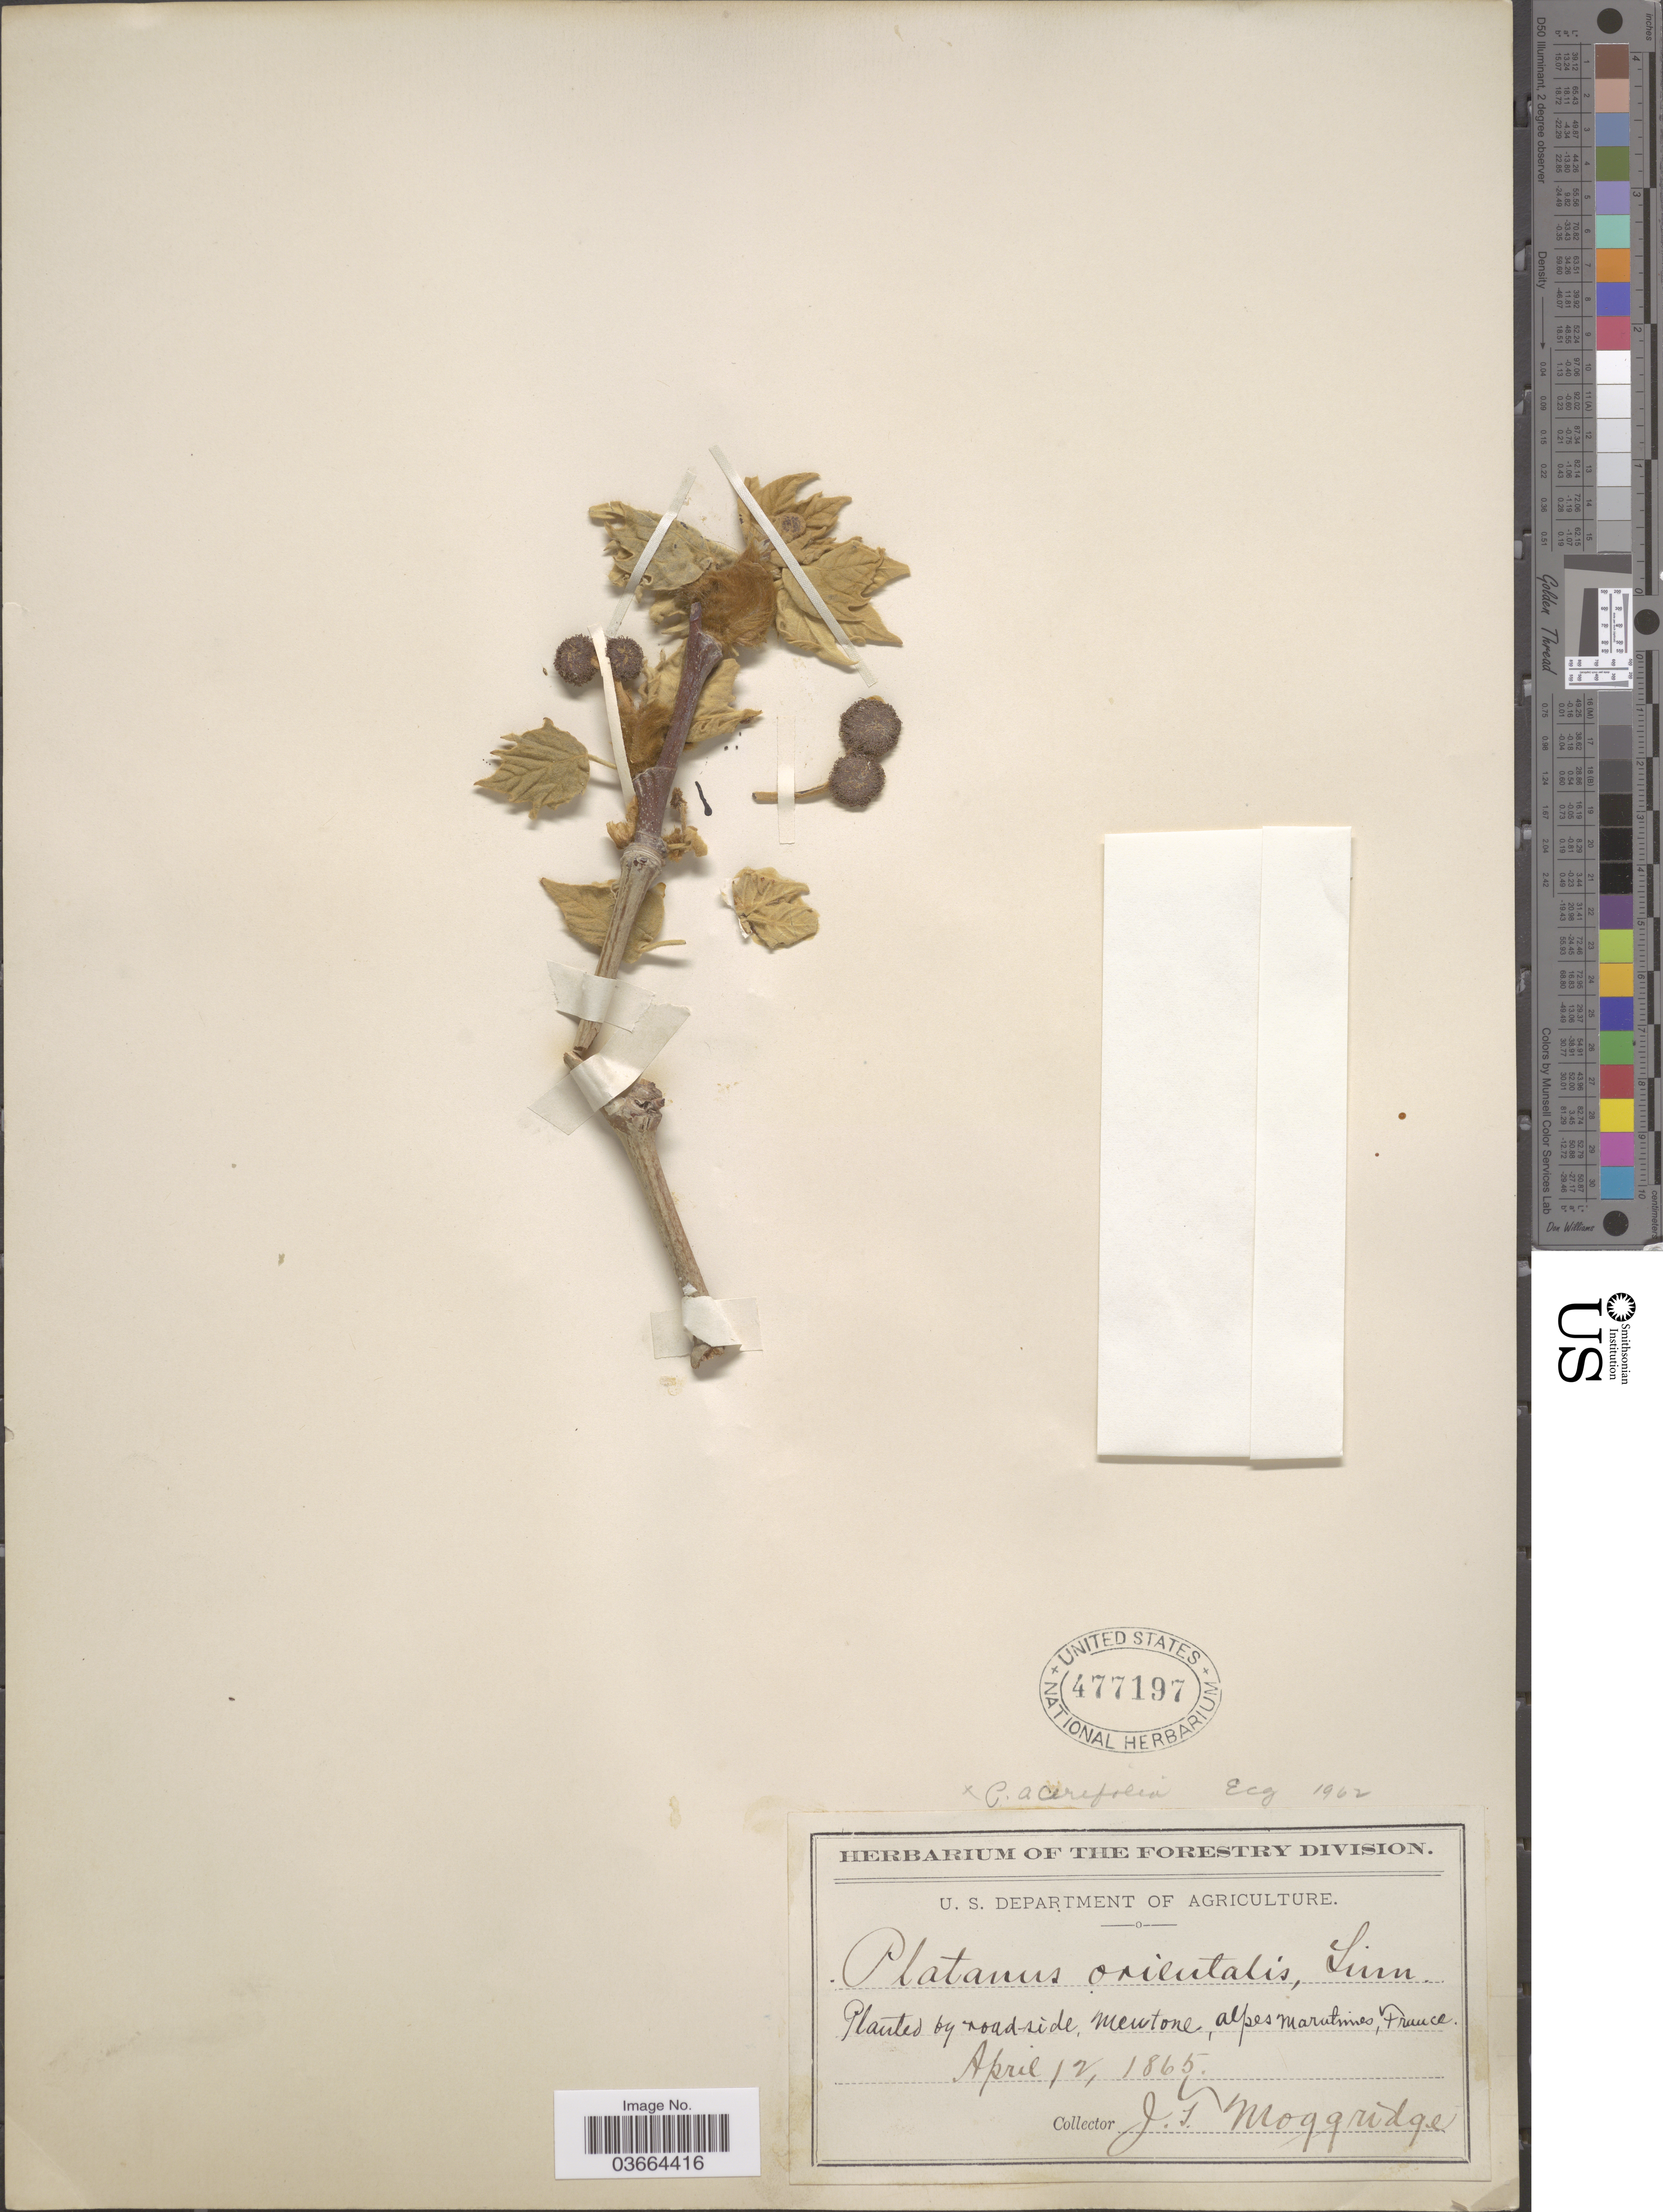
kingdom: Plantae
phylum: Tracheophyta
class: Magnoliopsida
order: Proteales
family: Platanaceae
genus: Platanus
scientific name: Platanus x acerifolia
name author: (Aiton) Willd.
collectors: J. T. Moggridge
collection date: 1865-04-12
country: France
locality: By road-side, Mentone, alpes maratimes*.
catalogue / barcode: US 477197